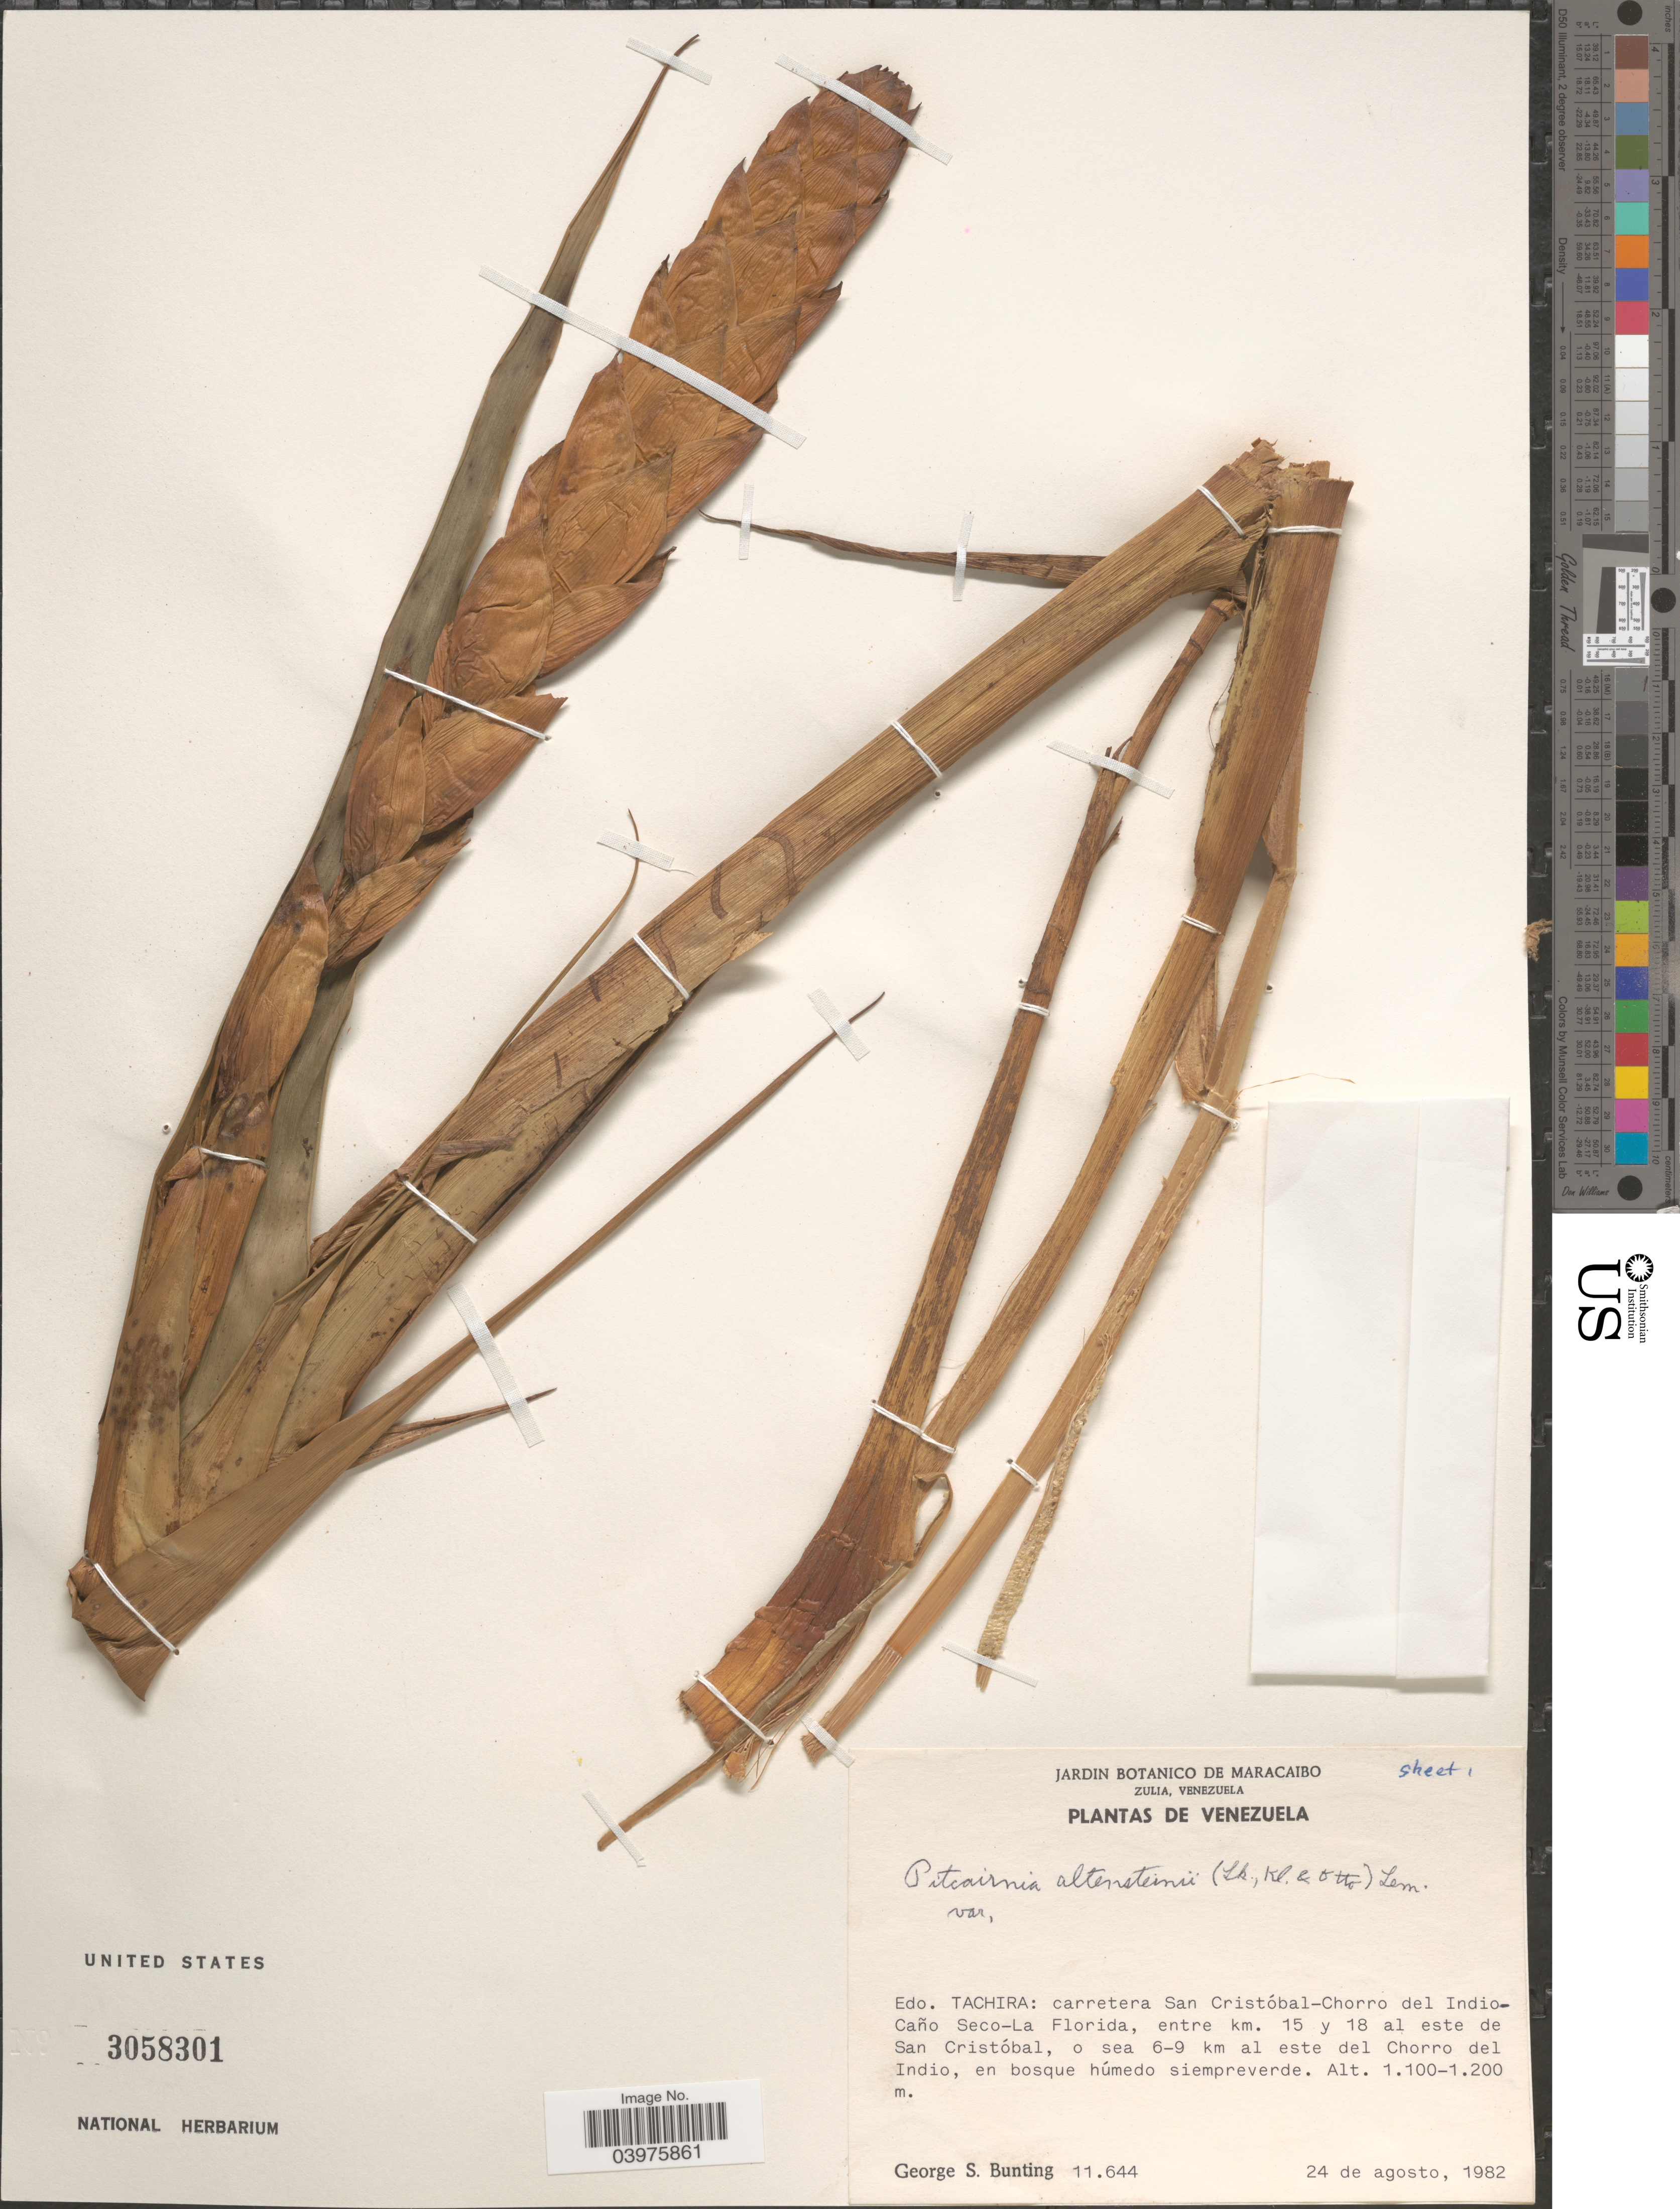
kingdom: Plantae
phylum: Tracheophyta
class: Liliopsida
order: Poales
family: Bromeliaceae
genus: Pitcairnia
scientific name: Pitcairnia altensteinii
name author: (Link et al.) Lem.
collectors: G. S. Bunting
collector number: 11644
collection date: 1982-08-24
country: Venezuela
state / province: Tachira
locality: Carretera San Cristóbal-Chorro del Indio-Caño Seco-La Florida, entre km. 15 y 18 al este de San Cristóbal, o sea 6-9 km al este del Chorro del Indio.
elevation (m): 1100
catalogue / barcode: US 3058301